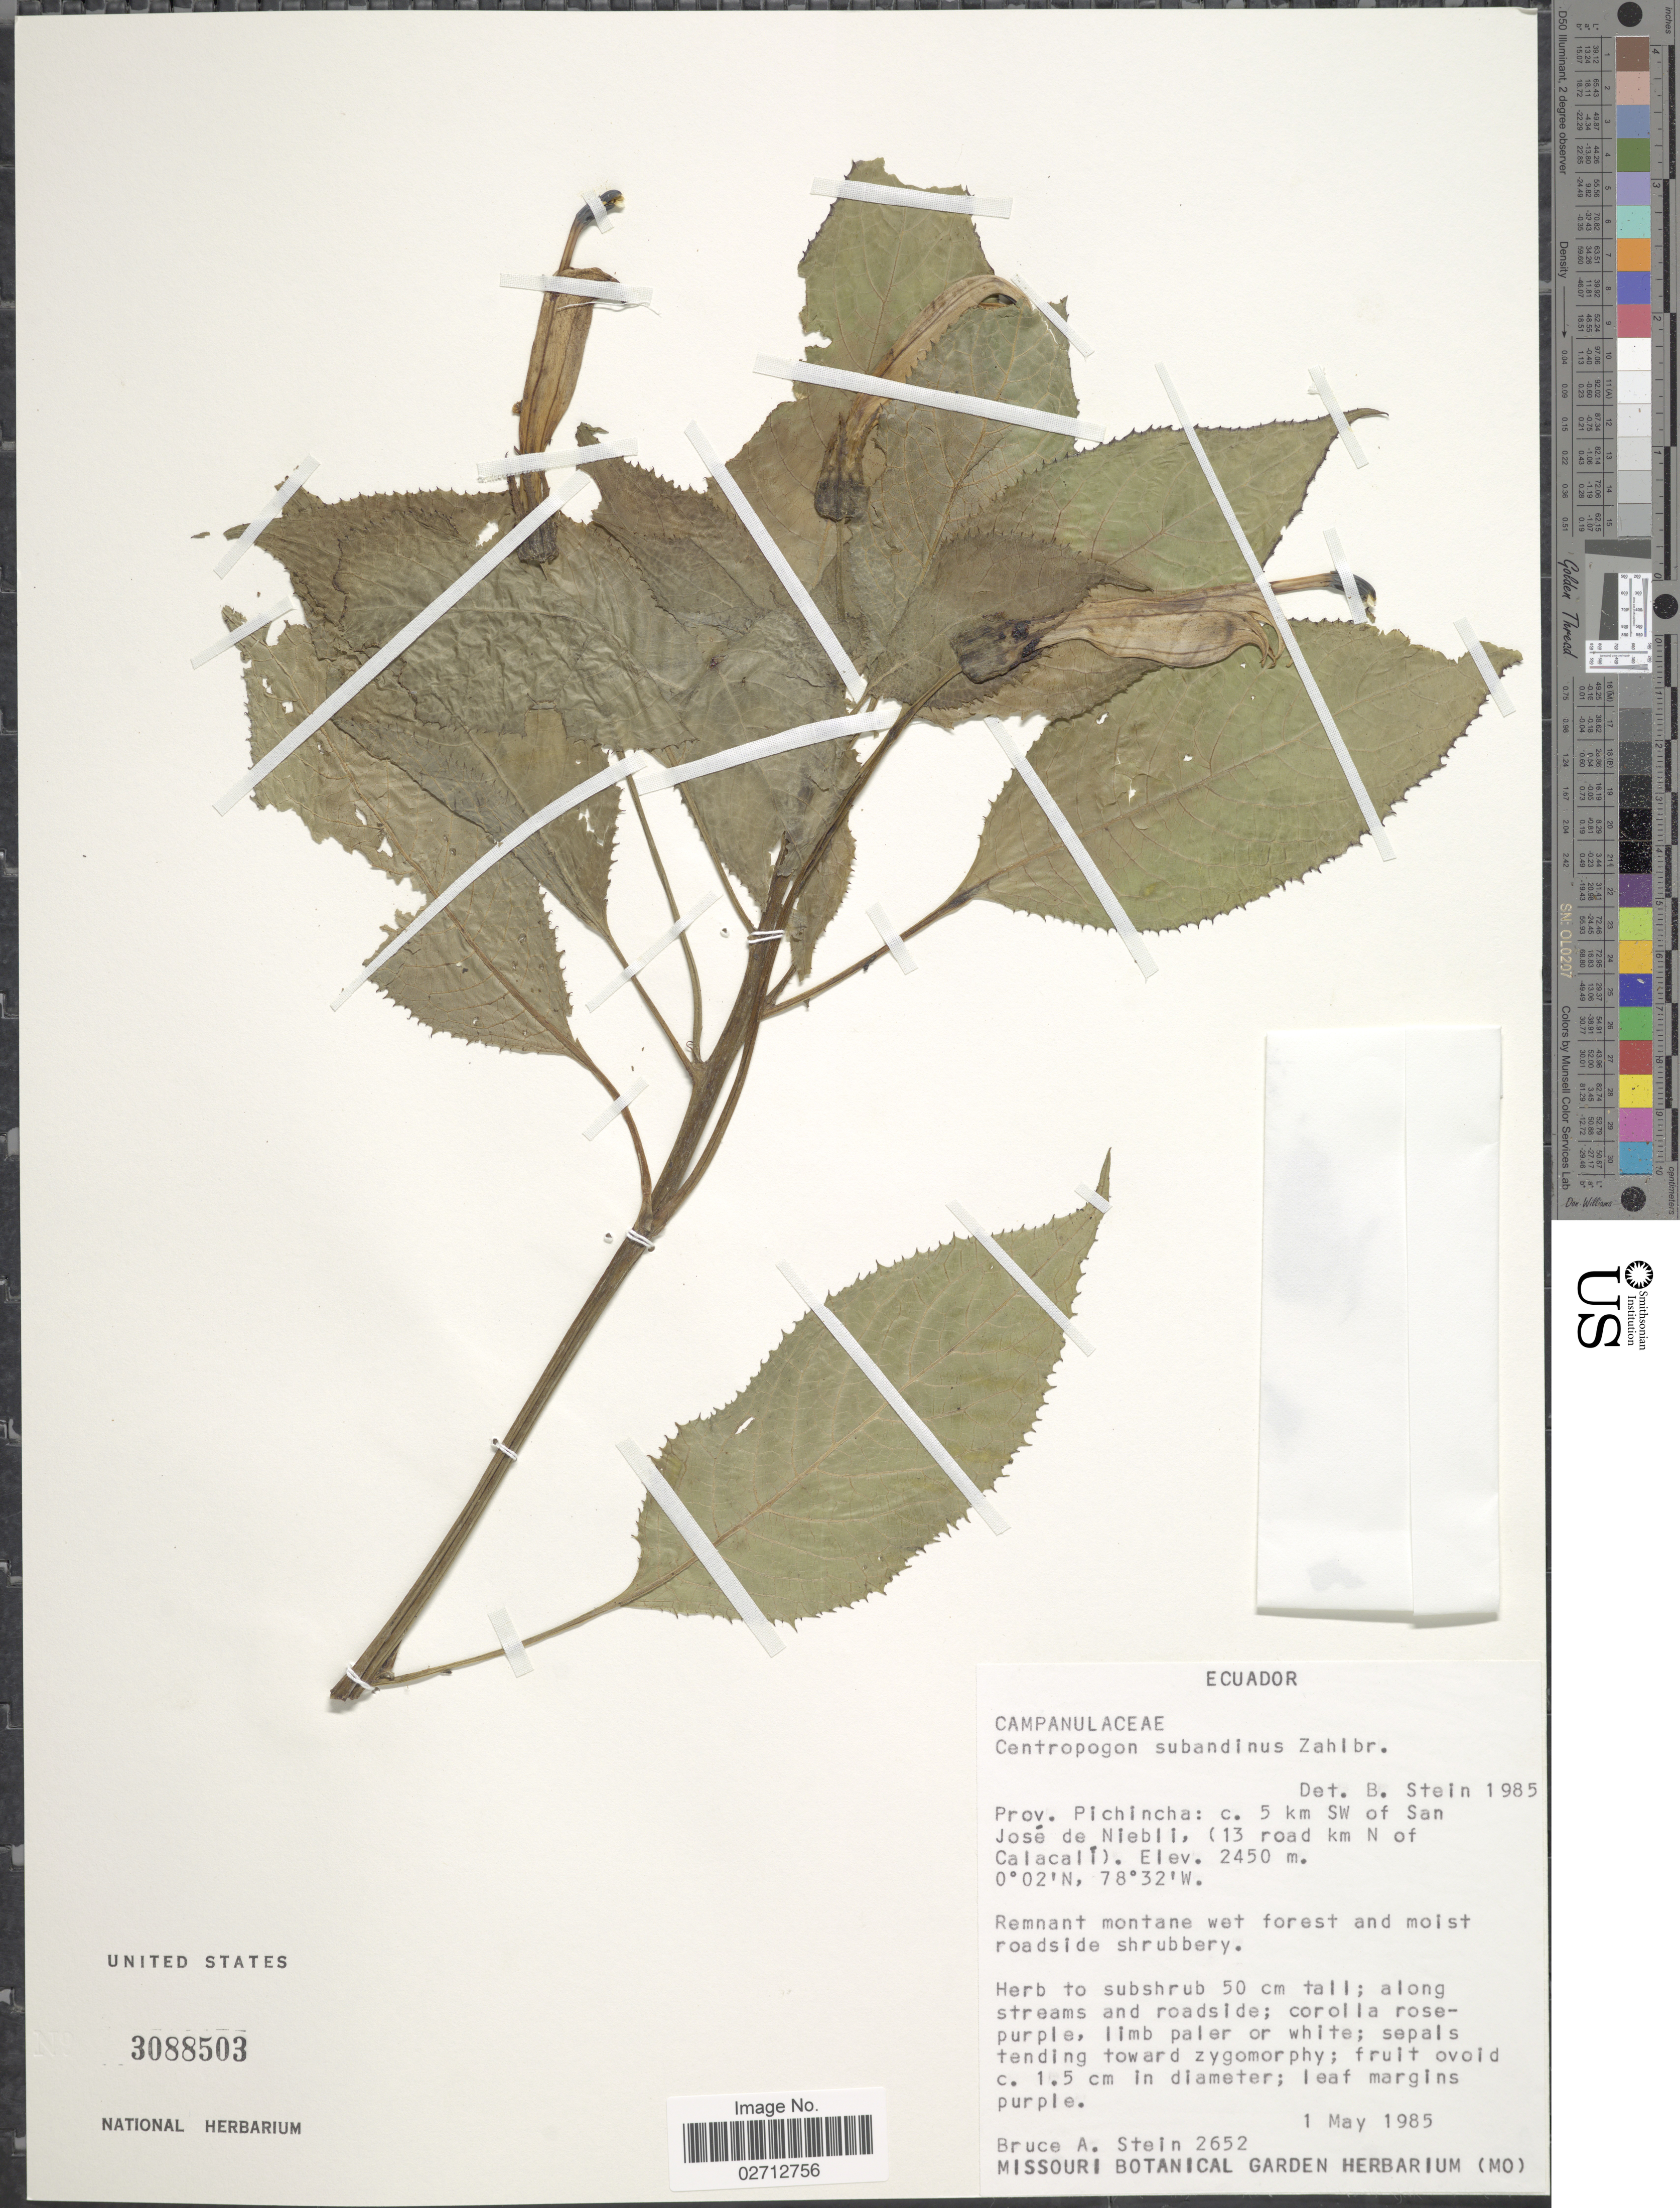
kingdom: Plantae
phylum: Tracheophyta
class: Magnoliopsida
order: Asterales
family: Campanulaceae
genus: Centropogon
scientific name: Centropogon subandinus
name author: Zahlbr.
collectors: B. A. Stein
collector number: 2652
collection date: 1985-05-01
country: Ecuador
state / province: Pichincha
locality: C. 5 km SW of San Jose de Niebli, (13 road km N of Calacali)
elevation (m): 2450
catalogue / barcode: US 3088503